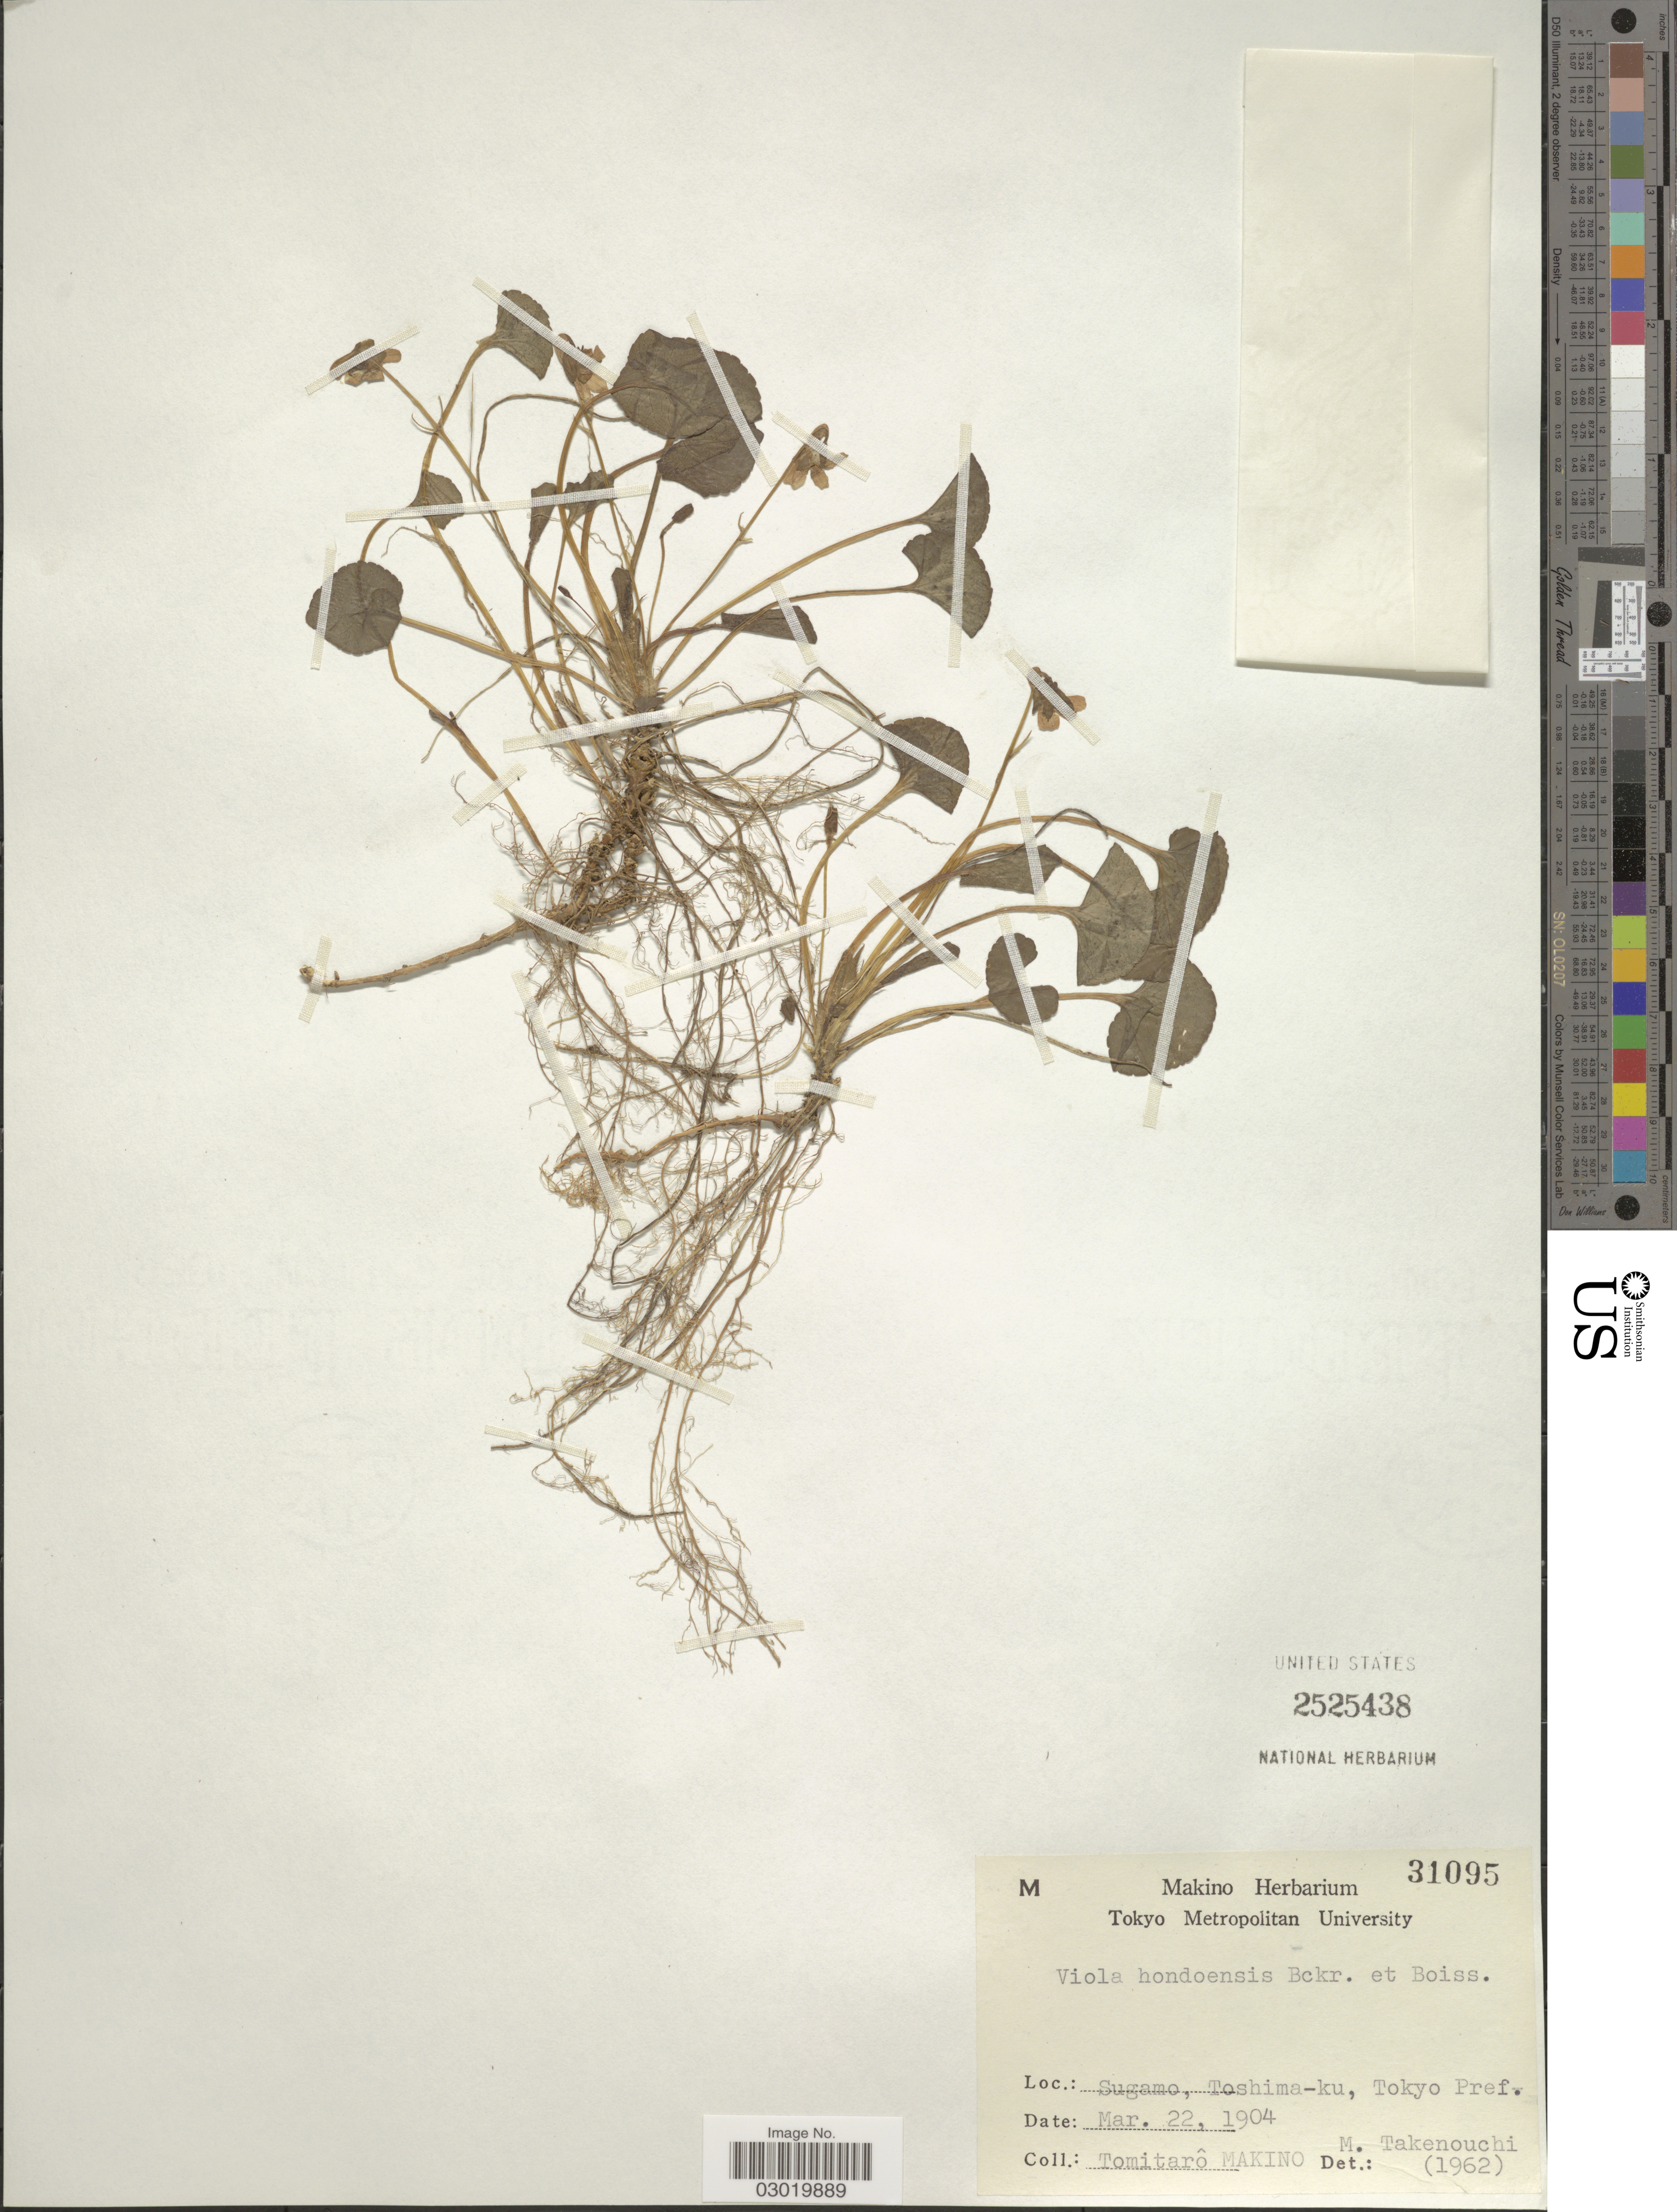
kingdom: Plantae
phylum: Tracheophyta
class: Magnoliopsida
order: Malpighiales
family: Violaceae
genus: Viola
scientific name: Viola hondoensis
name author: W. Becker & H. Boissieu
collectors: T. Makino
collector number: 31095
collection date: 1904-03-22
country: Japan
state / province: Tokyo, Federal City of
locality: Sugamo, Toshima-ku, Tokyo Pref.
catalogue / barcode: US 2525438